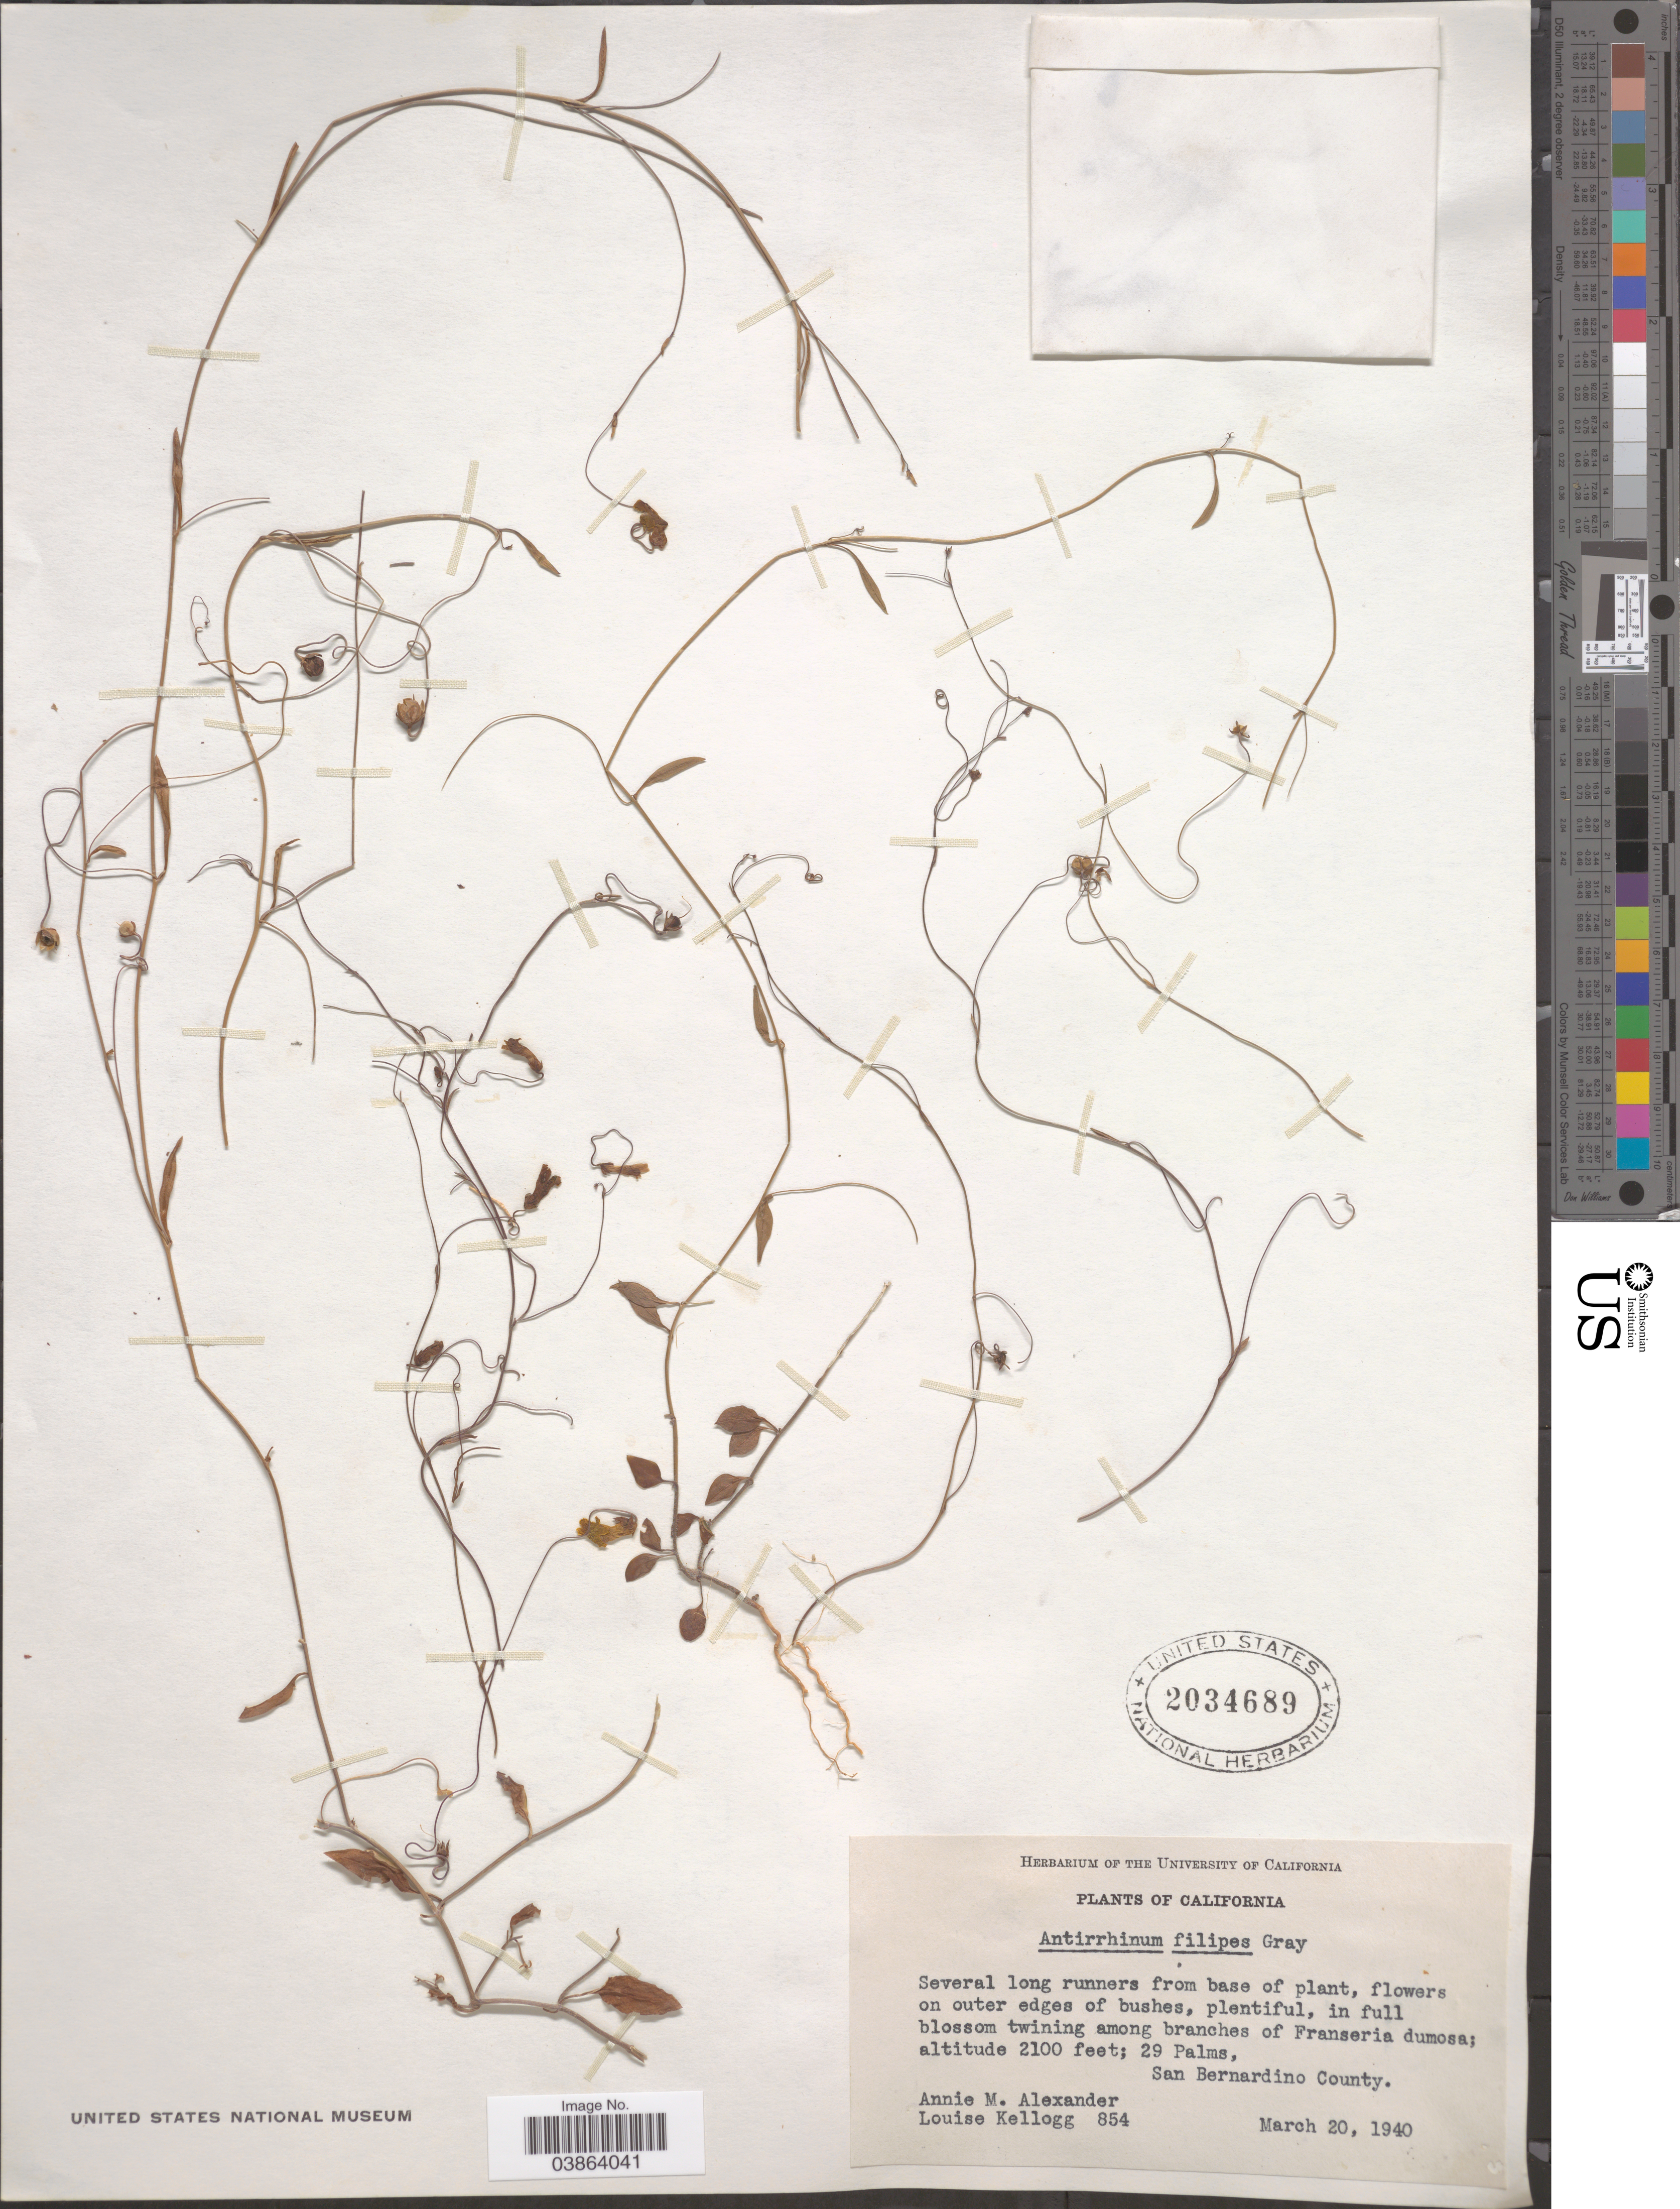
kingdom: Plantae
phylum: Tracheophyta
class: Magnoliopsida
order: Lamiales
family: Plantaginaceae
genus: Asarina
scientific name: Asarina filipes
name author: (A. Gray) Pennell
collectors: A. M. Alexander & L. Kellogg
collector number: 854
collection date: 1940-03-20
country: United States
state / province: California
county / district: San Bernardino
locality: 29 Palms, San Bernardino County.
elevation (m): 640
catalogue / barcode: US 2034689